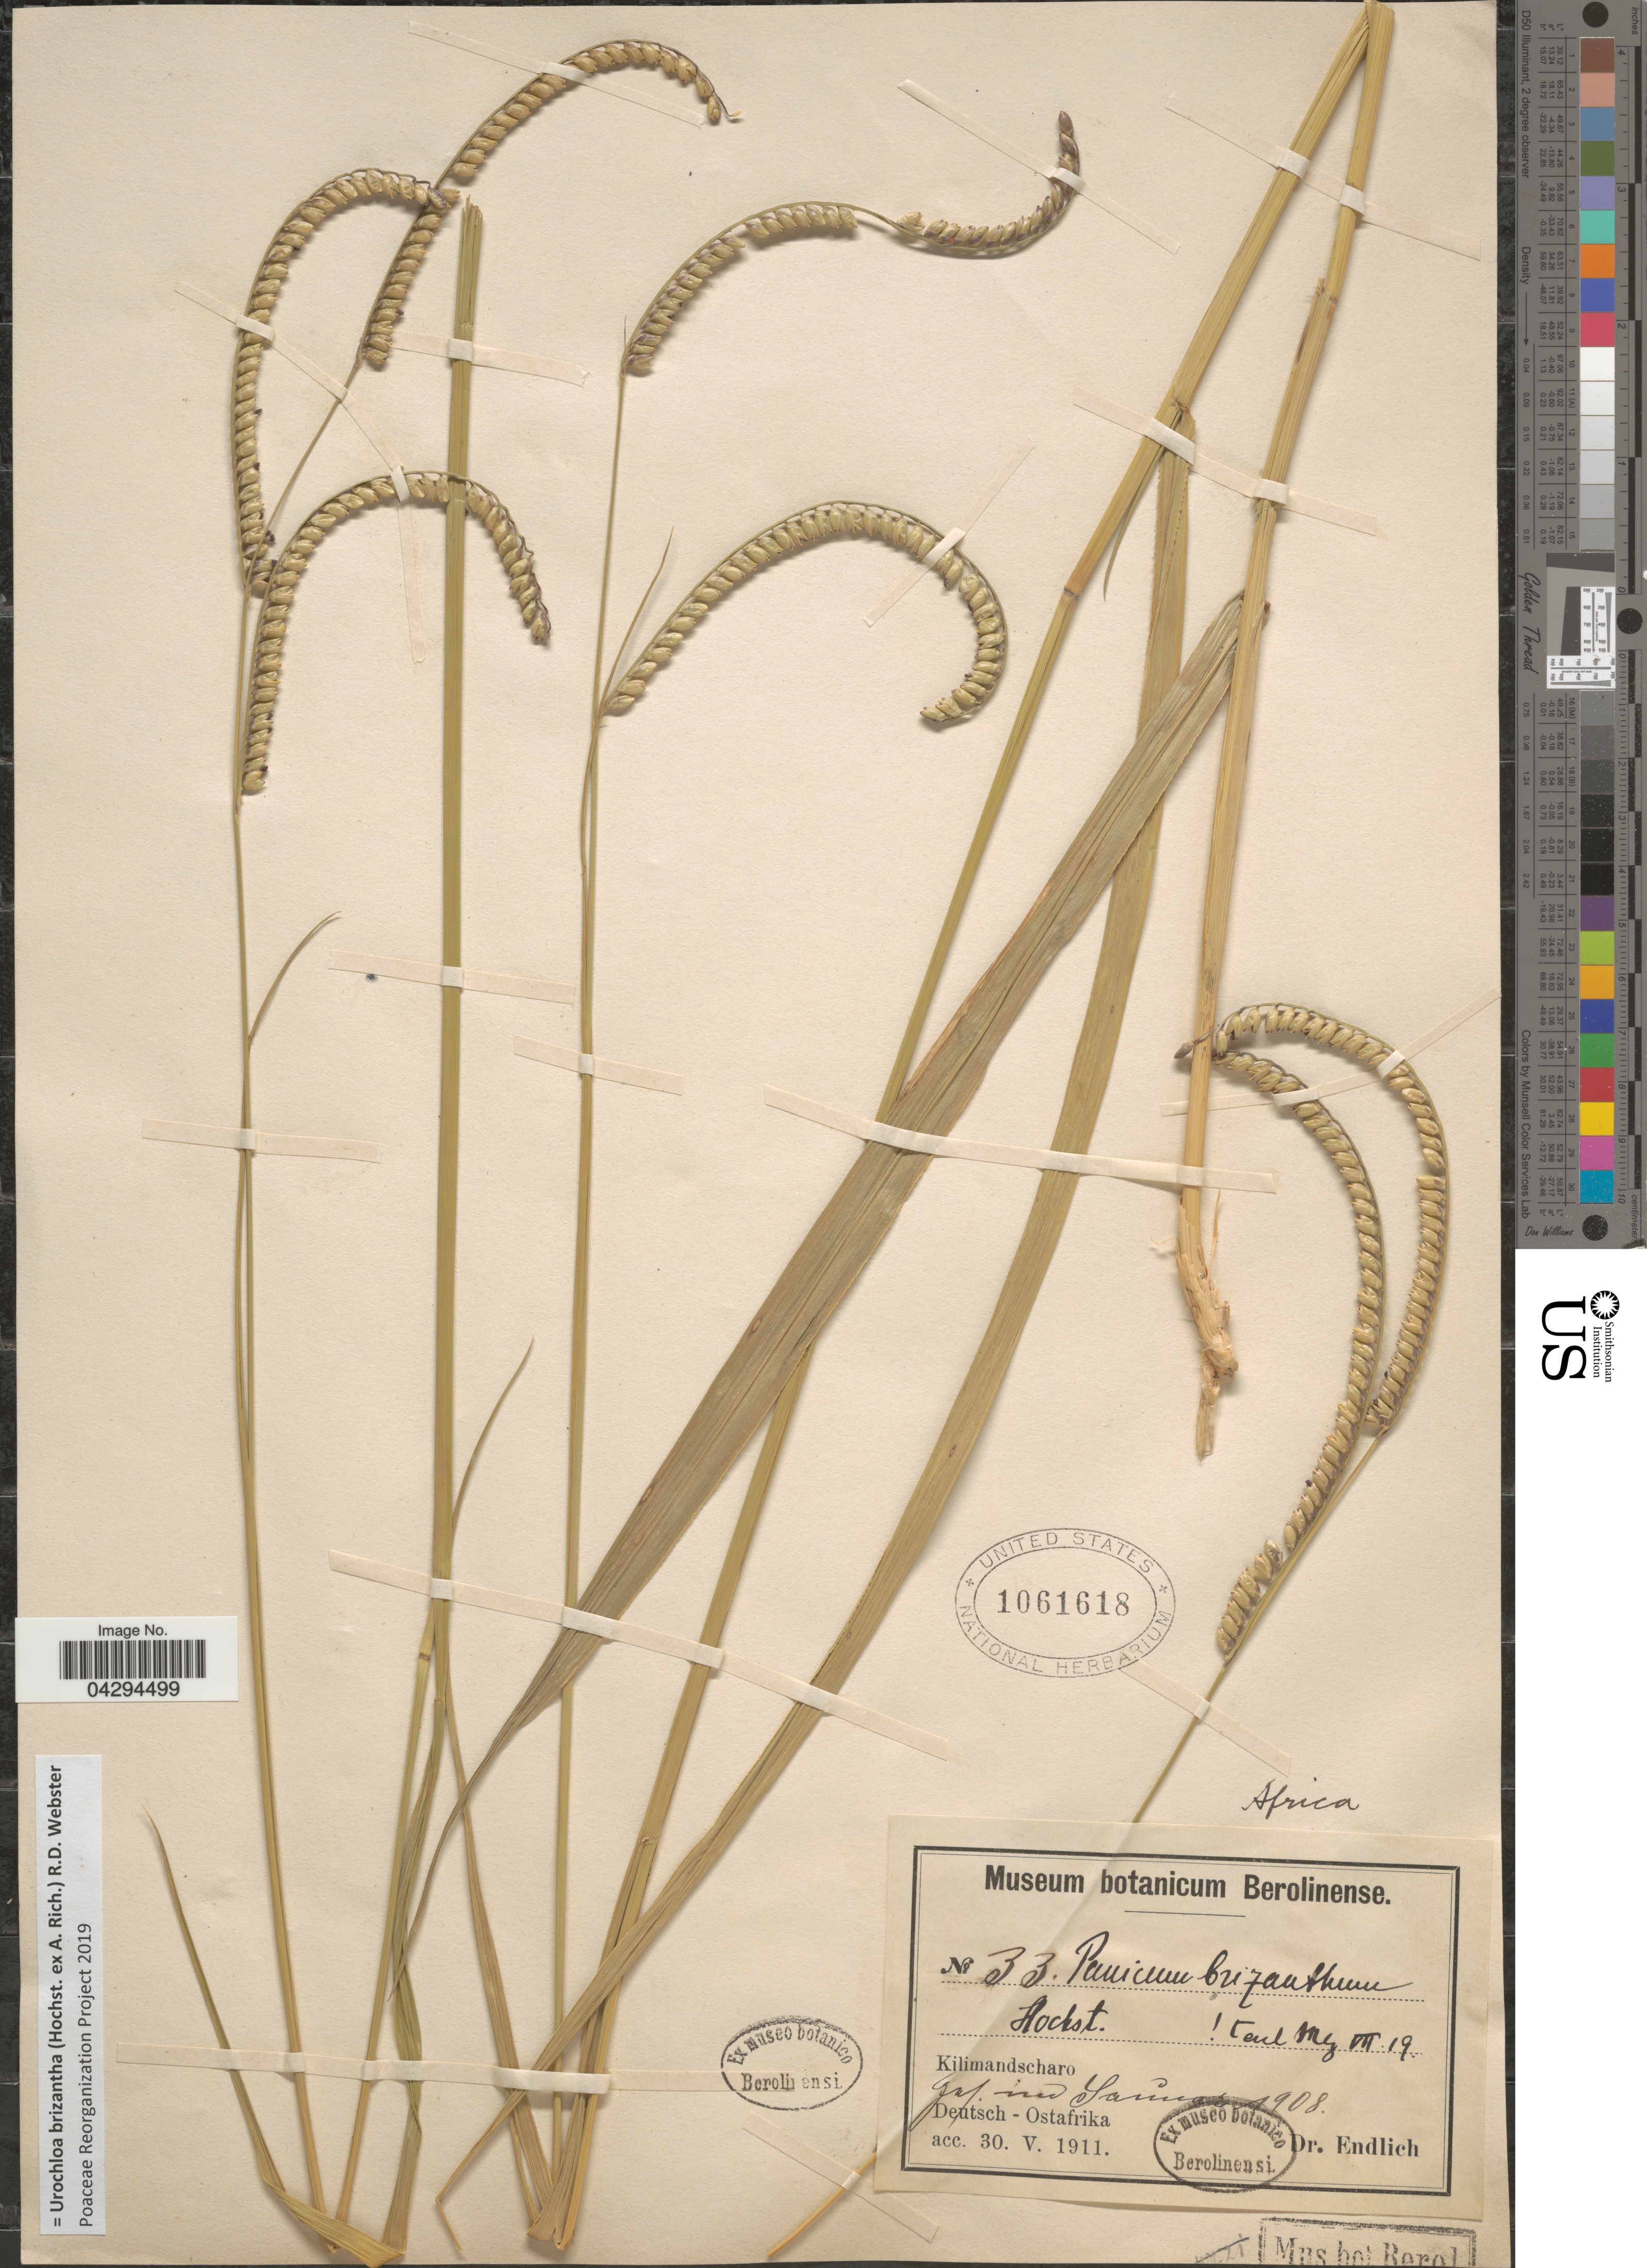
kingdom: Plantae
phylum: Tracheophyta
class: Liliopsida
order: Poales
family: Poaceae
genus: Urochloa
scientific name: Urochloa brizantha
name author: (Hochst. ex A. Rich.) R.D. Webster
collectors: Endlich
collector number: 33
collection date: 1908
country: Tanzania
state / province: Kilimanjaro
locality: Kilimandscharo. Gaf im Saúm. [interpreted] Deutsch-Ostafrika.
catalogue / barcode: US 1061618